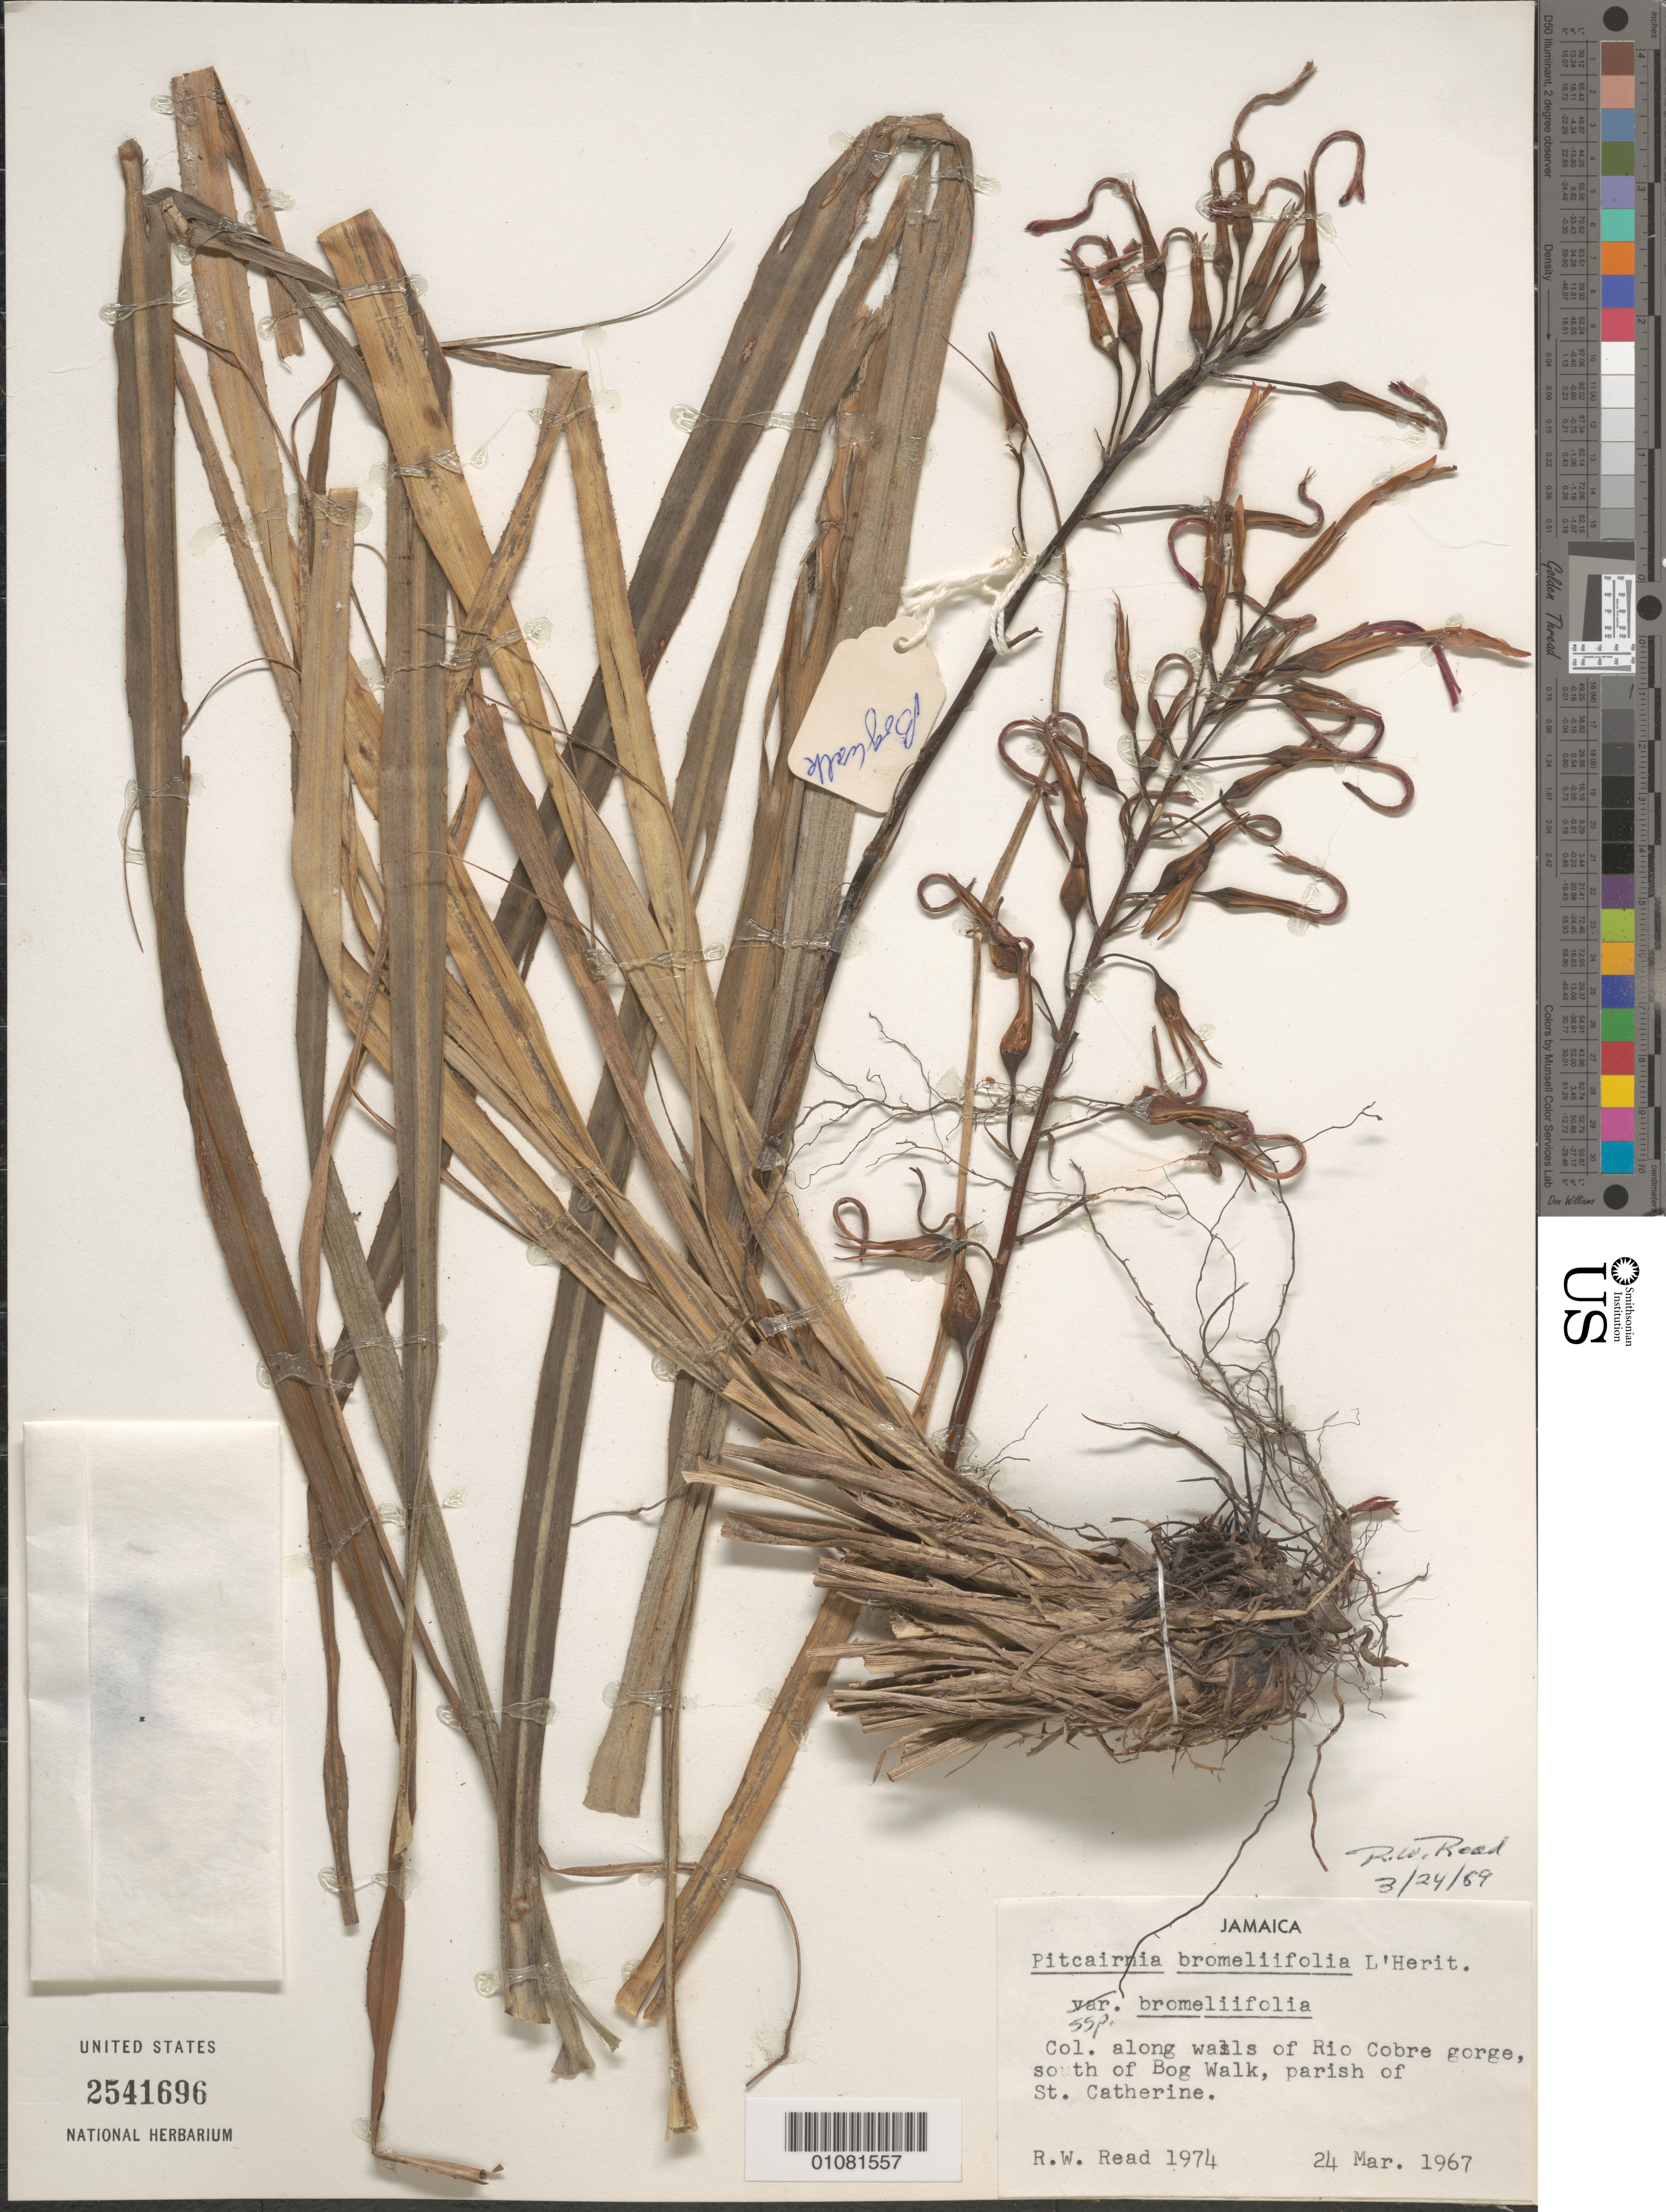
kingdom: Plantae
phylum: Tracheophyta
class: Liliopsida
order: Poales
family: Bromeliaceae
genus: Pitcairnia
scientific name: Pitcairnia bromeliifolia var. bromeliifolia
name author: L'Hér.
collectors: R. W. Read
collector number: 1974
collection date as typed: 24 Mar 1967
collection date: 1967-03-24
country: Jamaica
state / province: Saint Catherine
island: Jamaica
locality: Along walls of Rio Cobre gorge, S of Bog Walk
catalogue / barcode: US 2541696